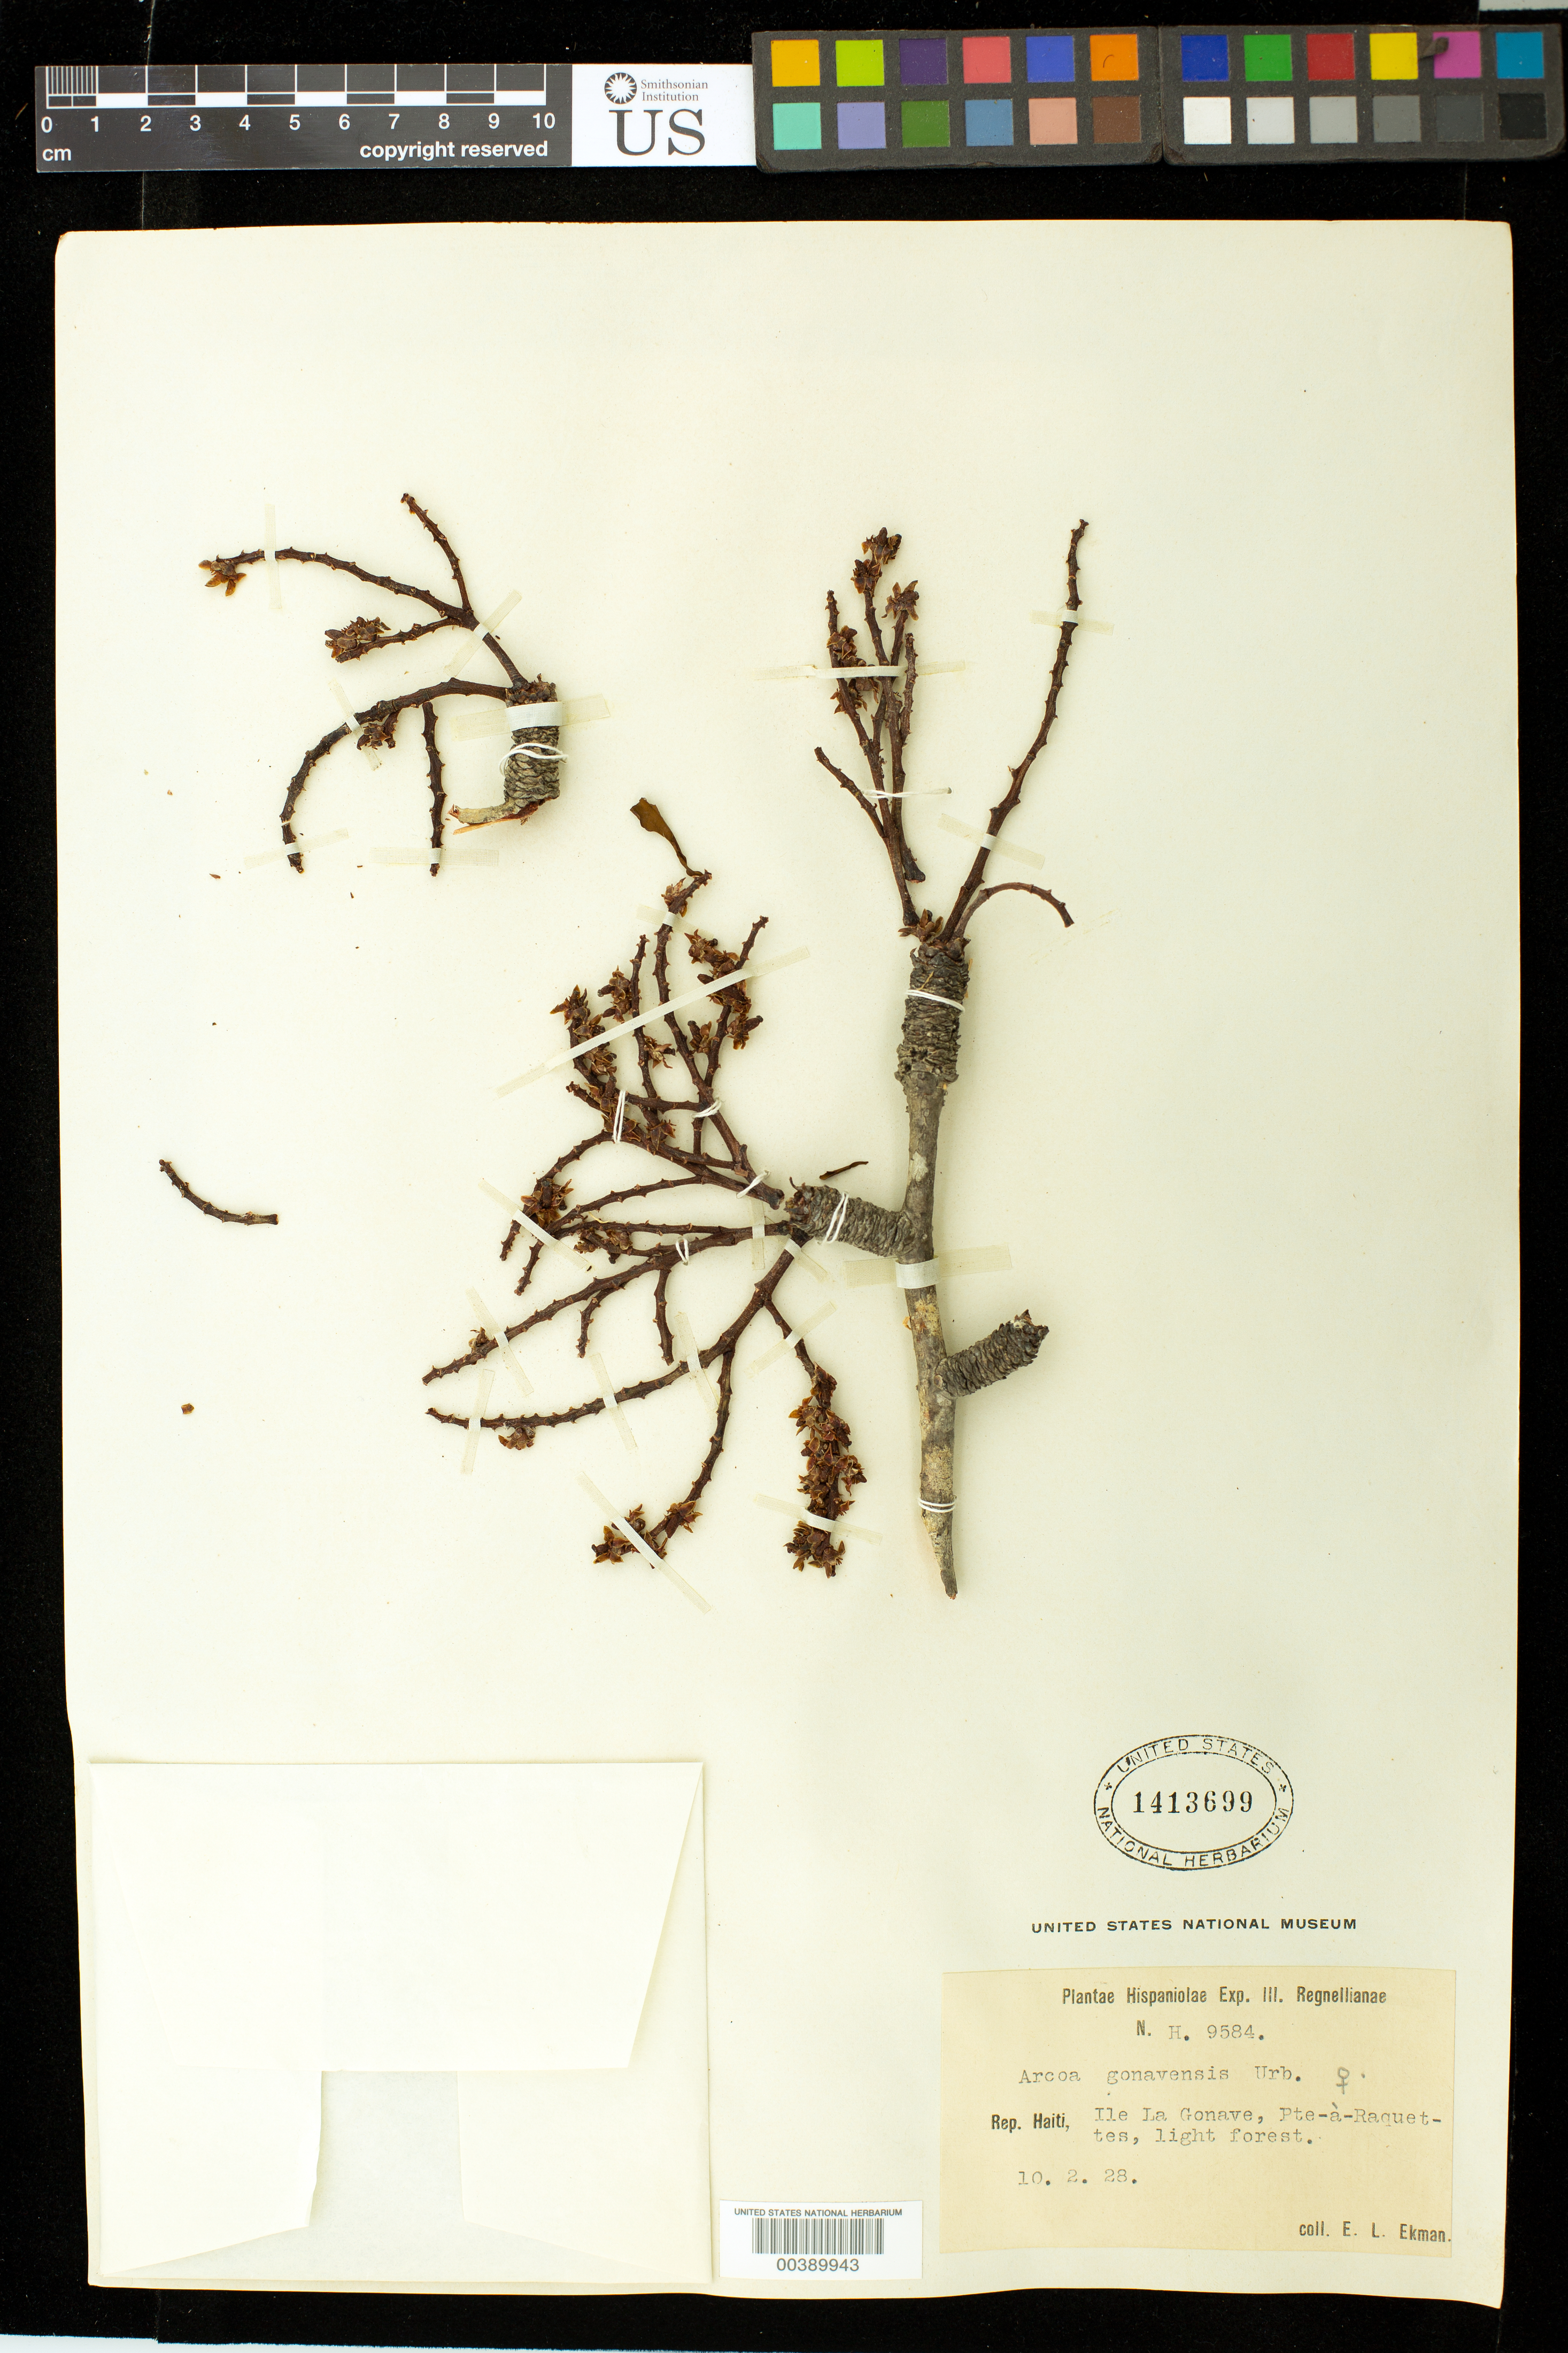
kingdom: Plantae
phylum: Tracheophyta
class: Magnoliopsida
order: Fabales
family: Fabaceae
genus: Arcoa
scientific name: Arcoa gonavensis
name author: Urb.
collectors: E. L. Ekman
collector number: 9584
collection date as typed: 10 Feb 1928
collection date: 1928-02-10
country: Haiti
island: Hispaniola Island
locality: Ile la gonave, pte-a-raquettes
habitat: Light forest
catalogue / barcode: US 1413699